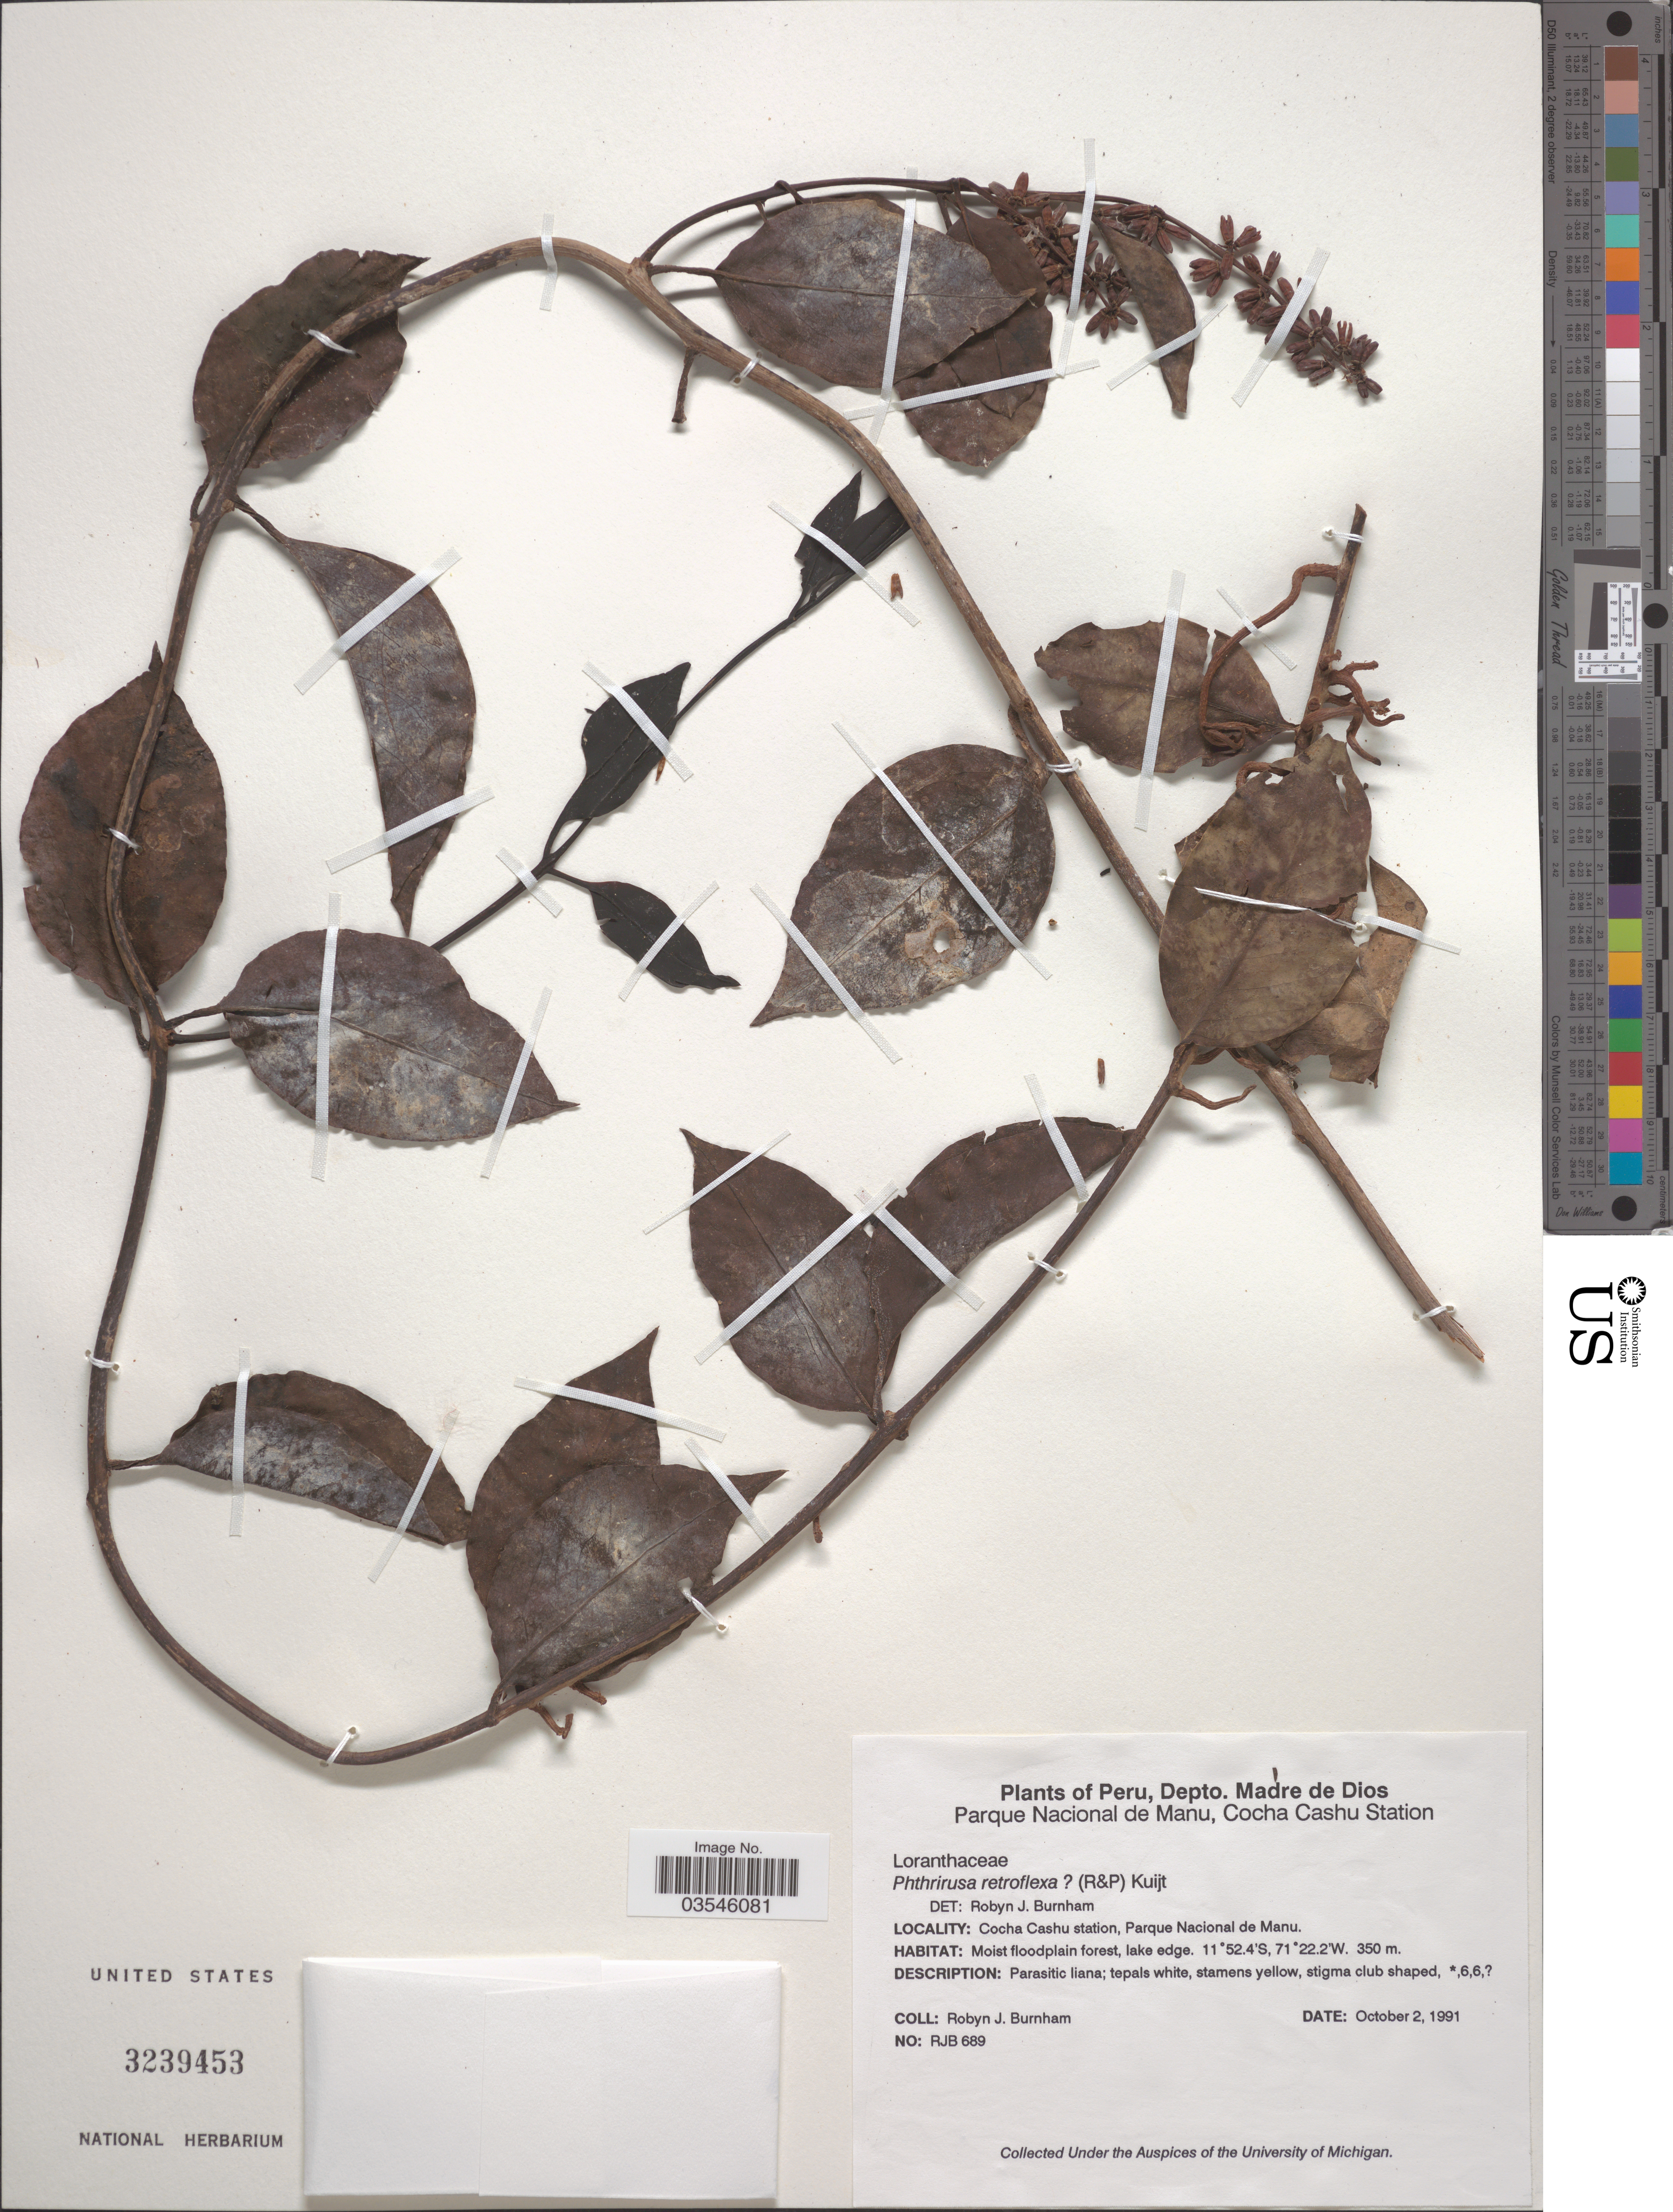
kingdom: Plantae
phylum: Tracheophyta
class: Magnoliopsida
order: Santalales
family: Loranthaceae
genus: Phthirusa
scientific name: Phthirusa retroflexa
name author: (Ruiz & Pav.) Kuijt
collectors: R. J. Burnham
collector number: RJB689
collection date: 1991-10-02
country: Peru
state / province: Madre de Dios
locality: Depto. Madre de Dios. Parque Nacional de Manu, Cocha Cashu Station.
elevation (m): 350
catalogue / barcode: US 3239453